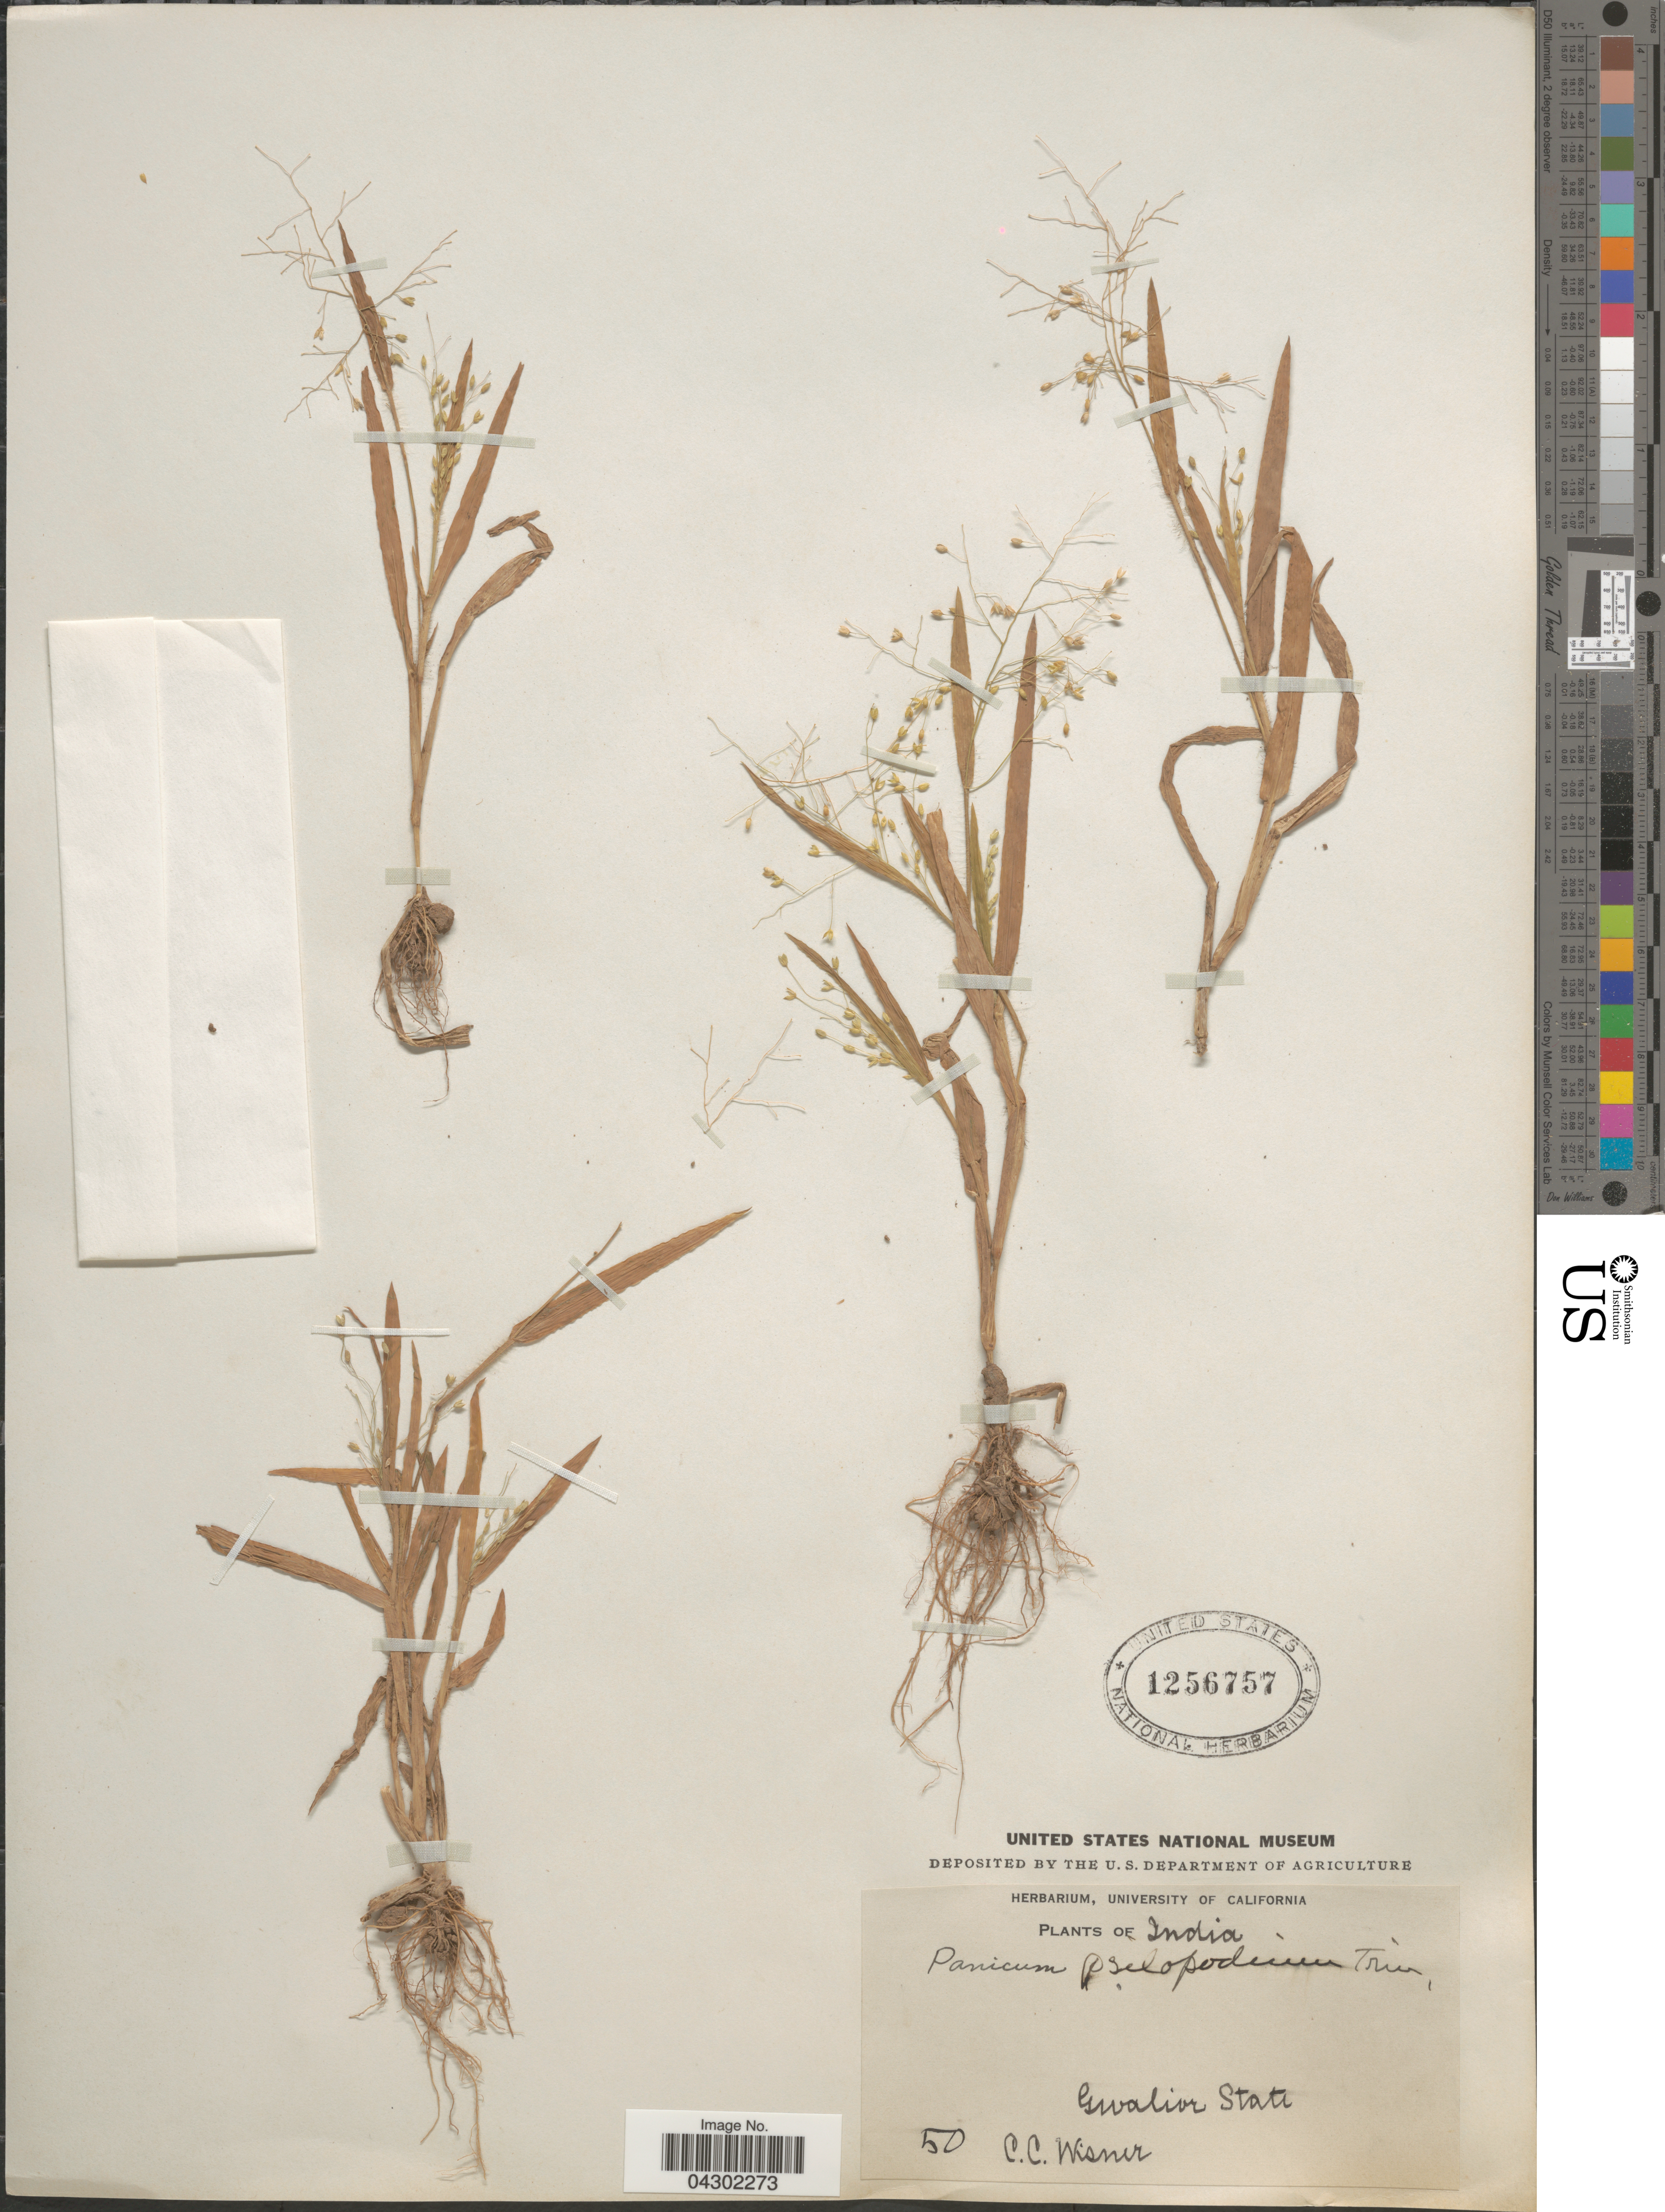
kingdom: Plantae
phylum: Tracheophyta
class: Liliopsida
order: Poales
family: Poaceae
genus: Panicum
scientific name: Panicum sumatrense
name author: P. Roth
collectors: C. Wisner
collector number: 50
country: India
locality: Gwalior State.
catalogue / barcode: US 1256757